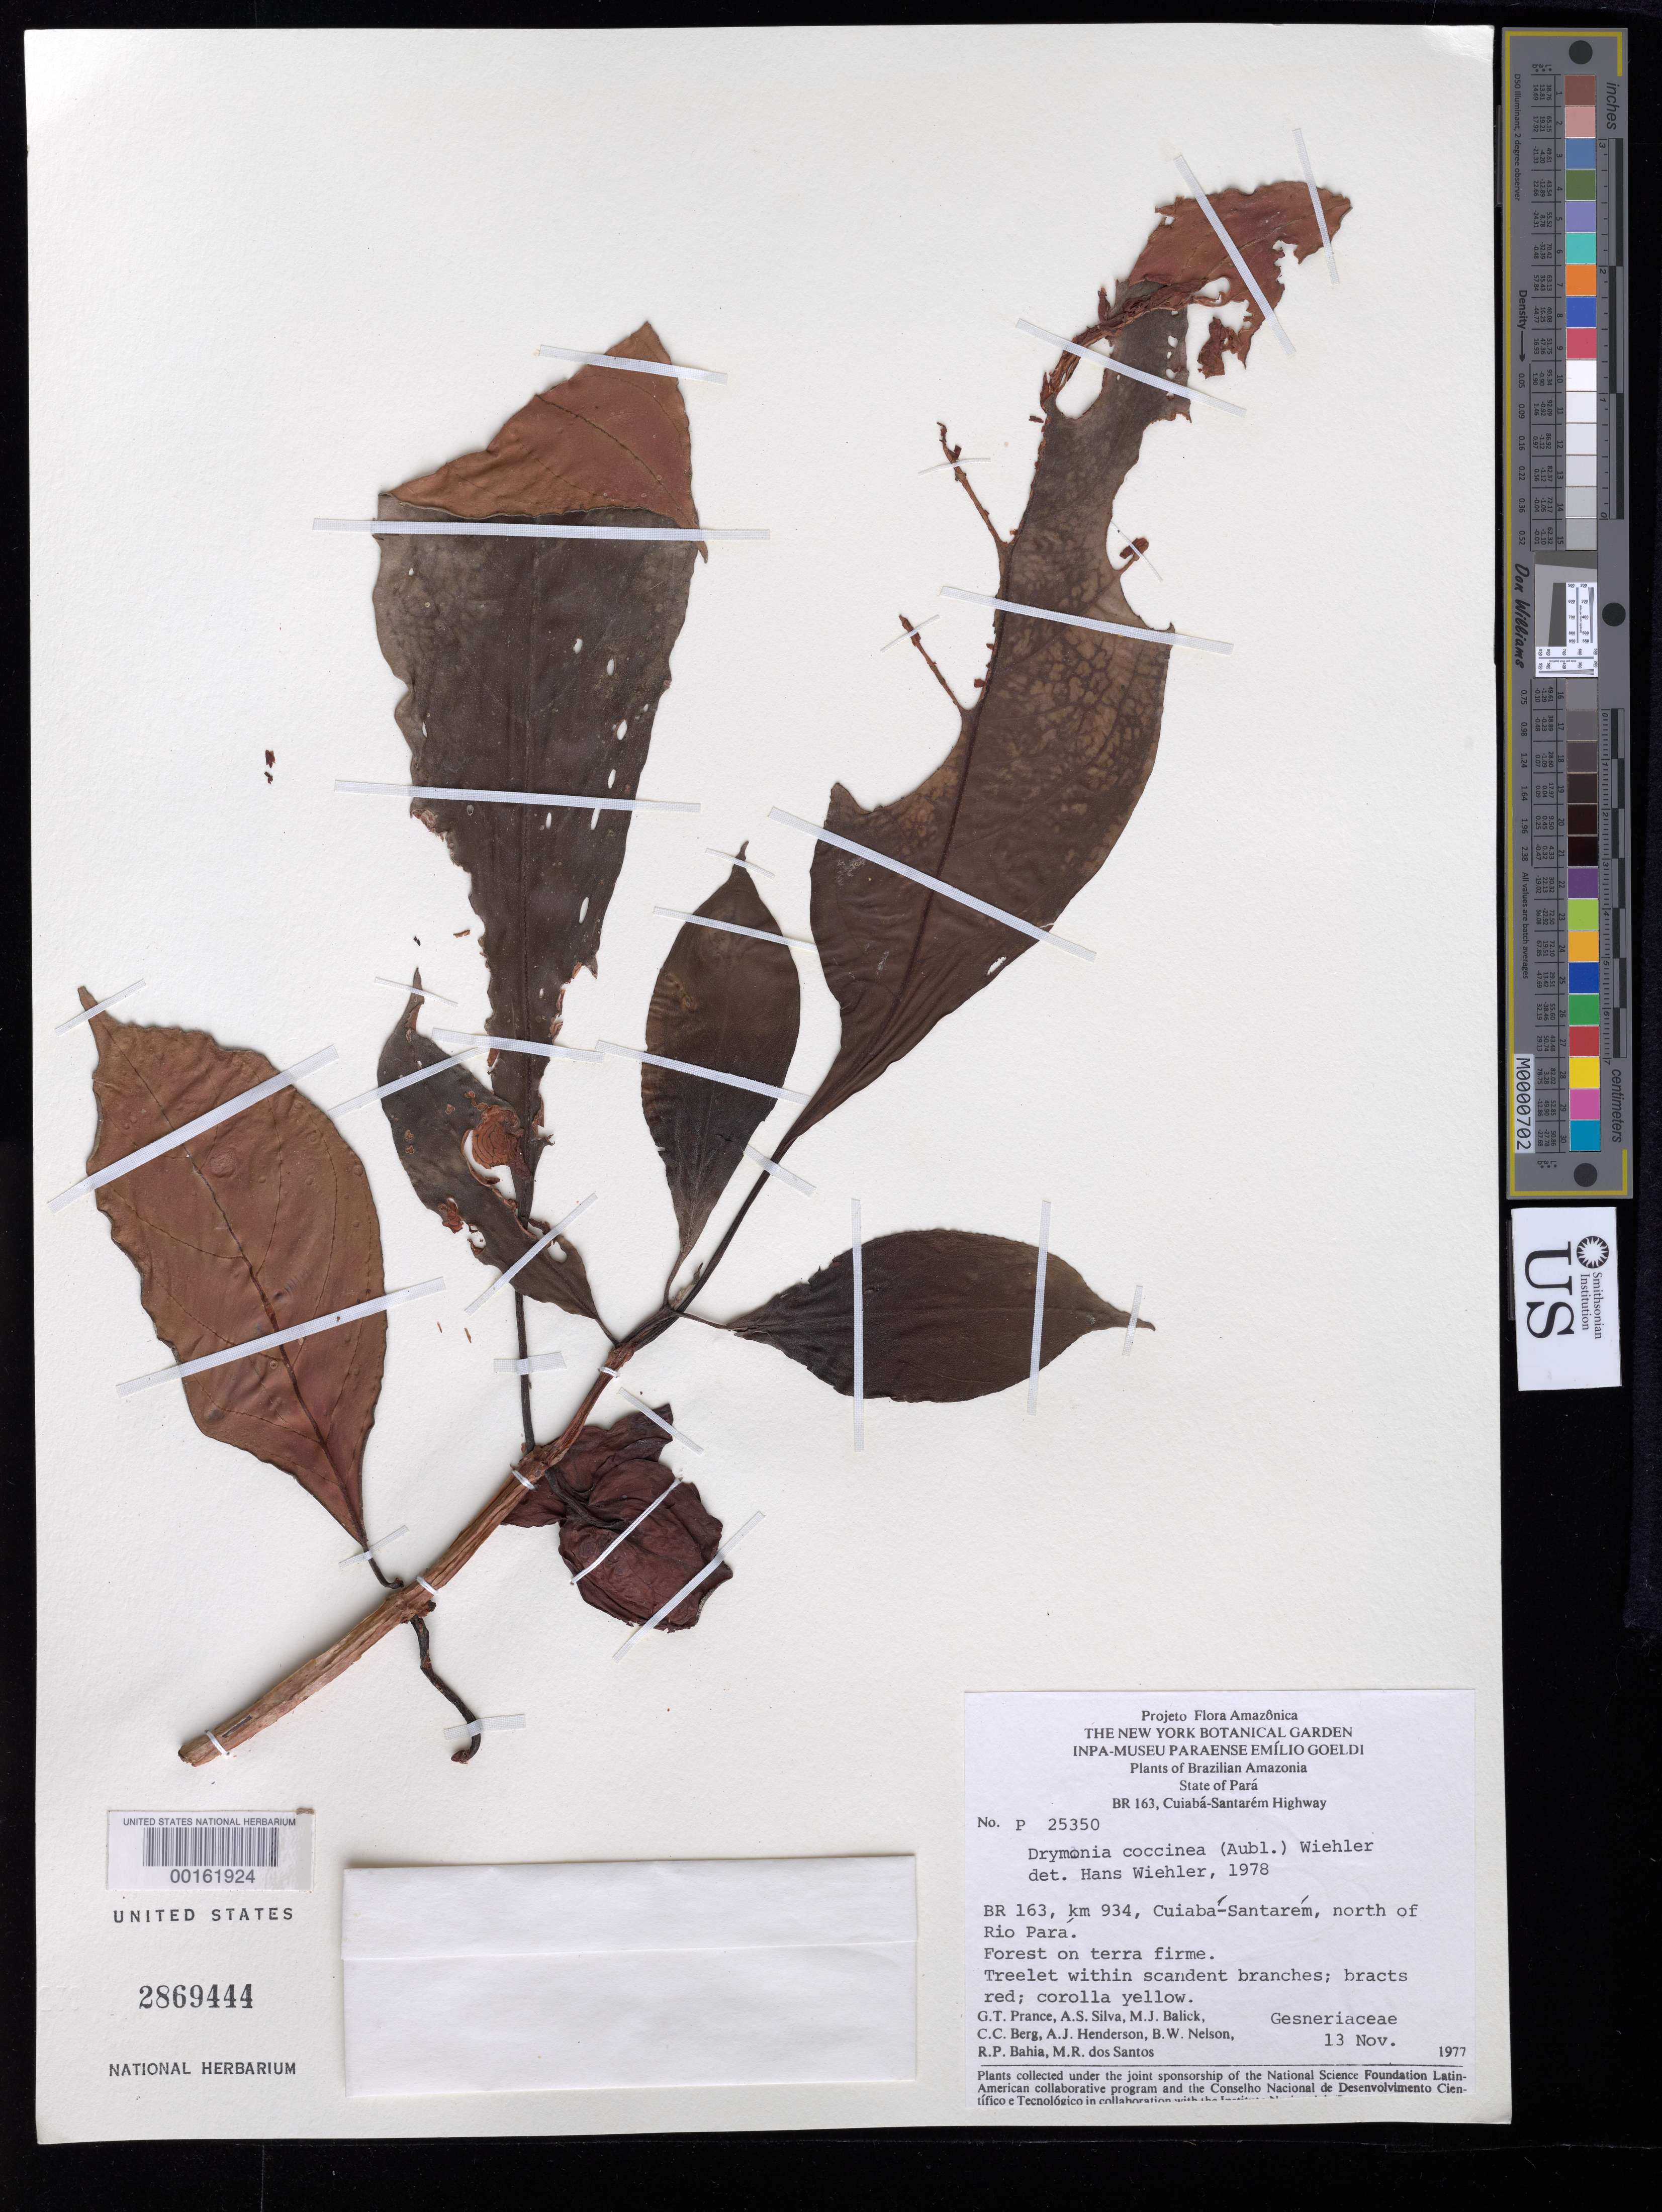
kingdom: Plantae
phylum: Tracheophyta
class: Magnoliopsida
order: Lamiales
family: Gesneriaceae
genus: Drymonia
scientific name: Drymonia coccinea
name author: (Aubl.) Wiehler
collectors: G. T. Prance, A. S. Silva, C. C. Berg, A. J. Henderson, B. W. Nelson, M. Balick, R. P. Bahia & M. R. Santos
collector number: P 25350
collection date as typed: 13 Nov 1977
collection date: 1977-11-13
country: Brazil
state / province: Pará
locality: BR 163, Cuiaba-Santarem highway, BR 163, km 934, Cuiaba-Santarem, N of Rio para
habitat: Forest on terra firme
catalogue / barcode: US 2869444